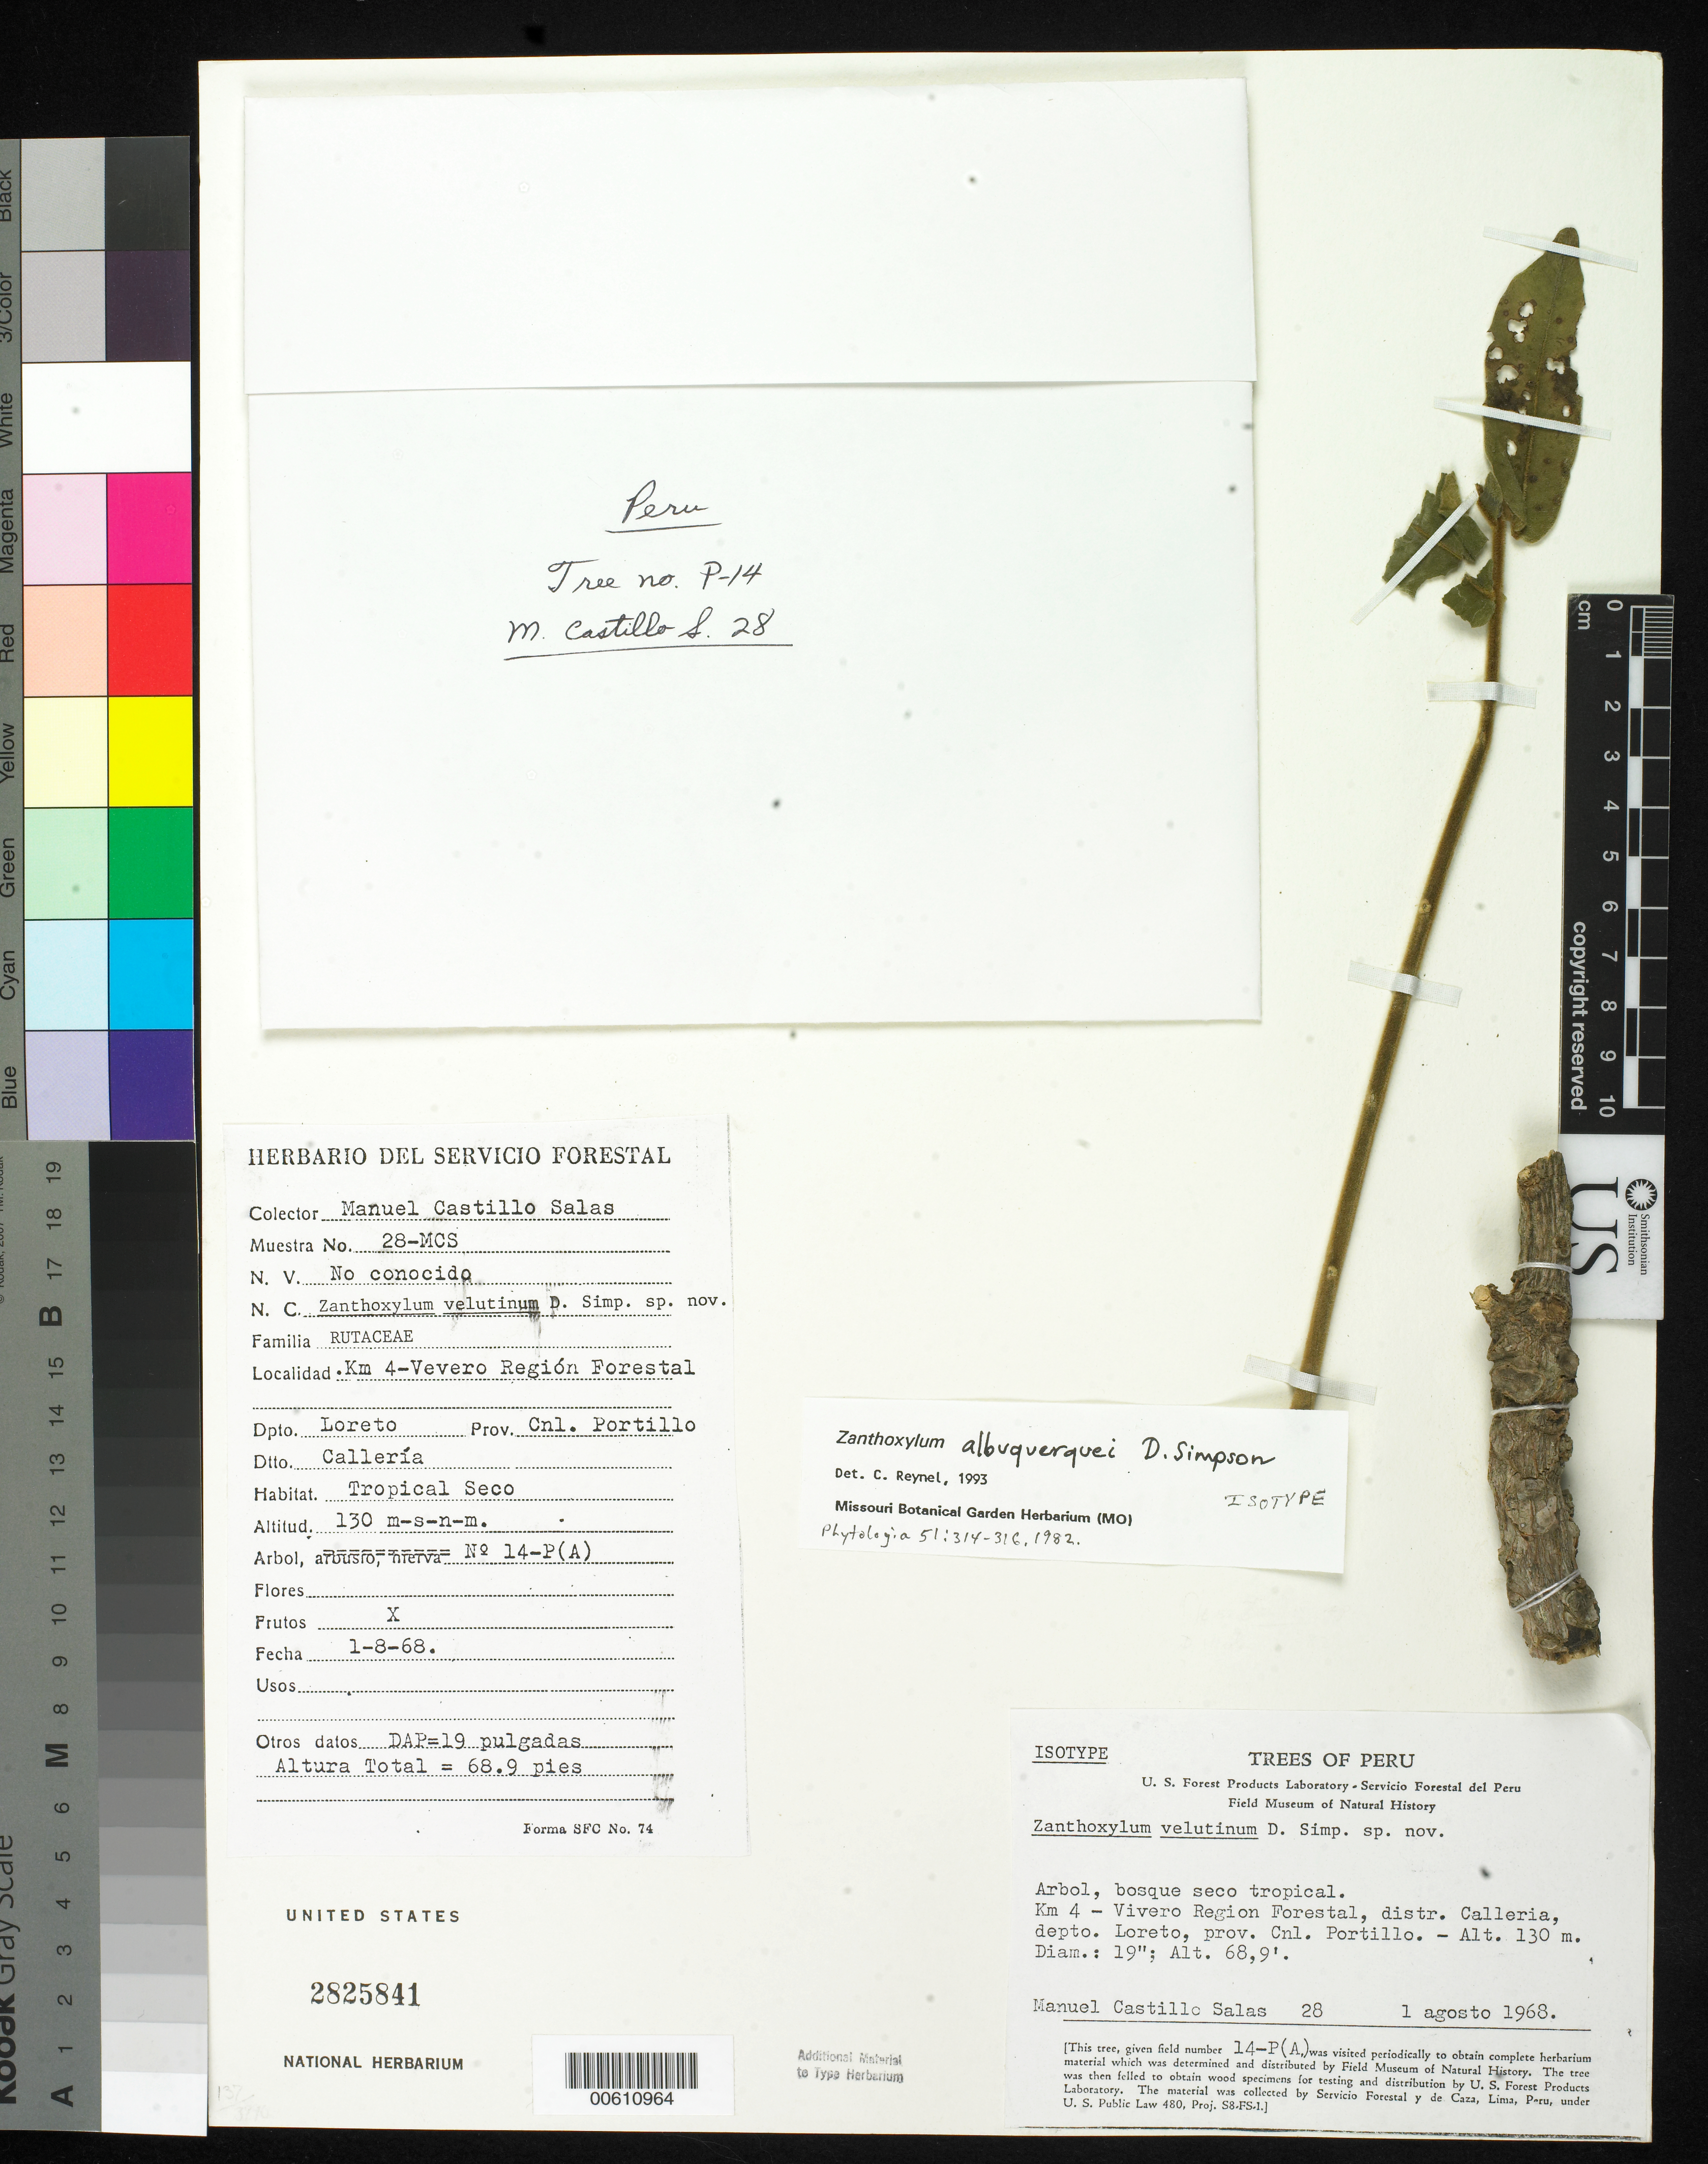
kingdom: Plantae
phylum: Tracheophyta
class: Magnoliopsida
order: Sapindales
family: Rutaceae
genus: Zanthoxylum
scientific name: Zanthoxylum albuquerquei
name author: D.R. Simpson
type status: Isotype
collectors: M. Salas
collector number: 28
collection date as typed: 01 Aug 1968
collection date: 1968-08-01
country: Peru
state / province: Ucayali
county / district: Coronel Portillo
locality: Coronel Portillo Prov., Árbol, Vivero Región Forestal, Callería Dist.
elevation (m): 130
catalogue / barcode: US 2825841